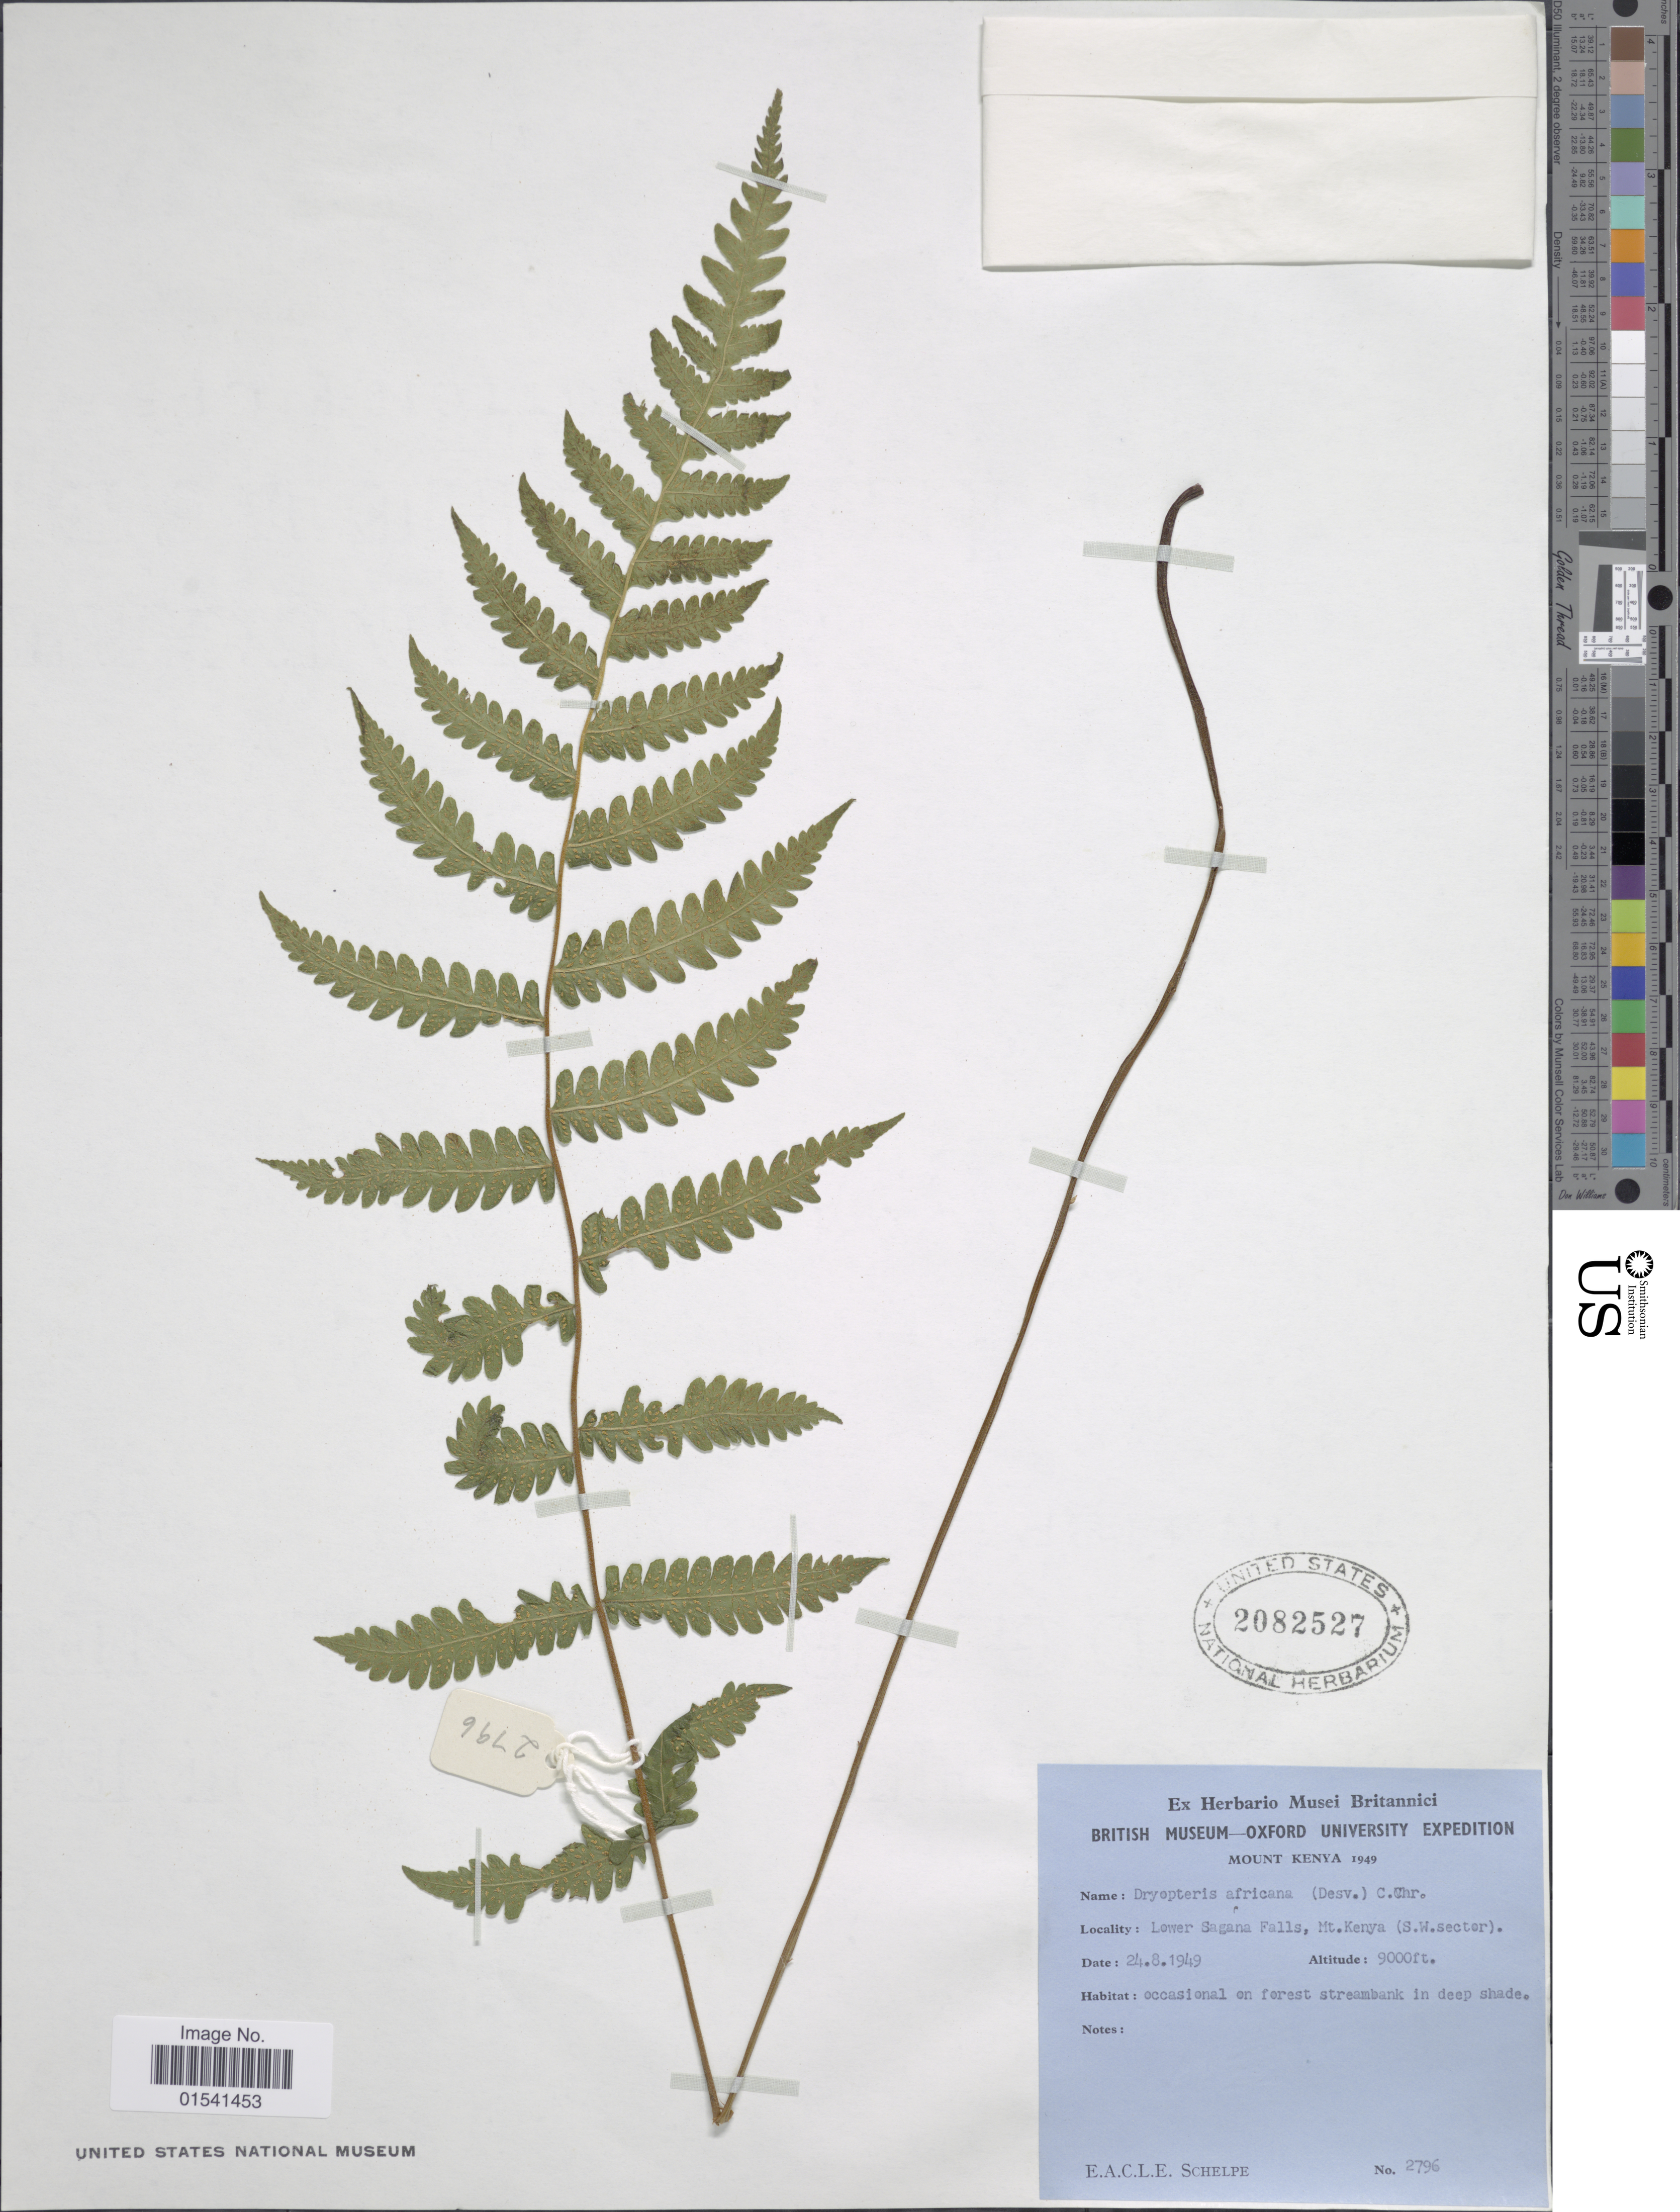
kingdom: Plantae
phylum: Tracheophyta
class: Polypodiopsida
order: Polypodiales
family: Thelypteridaceae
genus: Stegnogramma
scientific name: Stegnogramma pozoi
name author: (Lag.) K. Iwats.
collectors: E. A. C. L. E. Schelpe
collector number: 2796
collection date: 1949-08-24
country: Kenya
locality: Mount Kenya, Lower Sagana Falls, Mt Kenya (S.W. sector)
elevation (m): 2743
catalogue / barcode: US 2082527